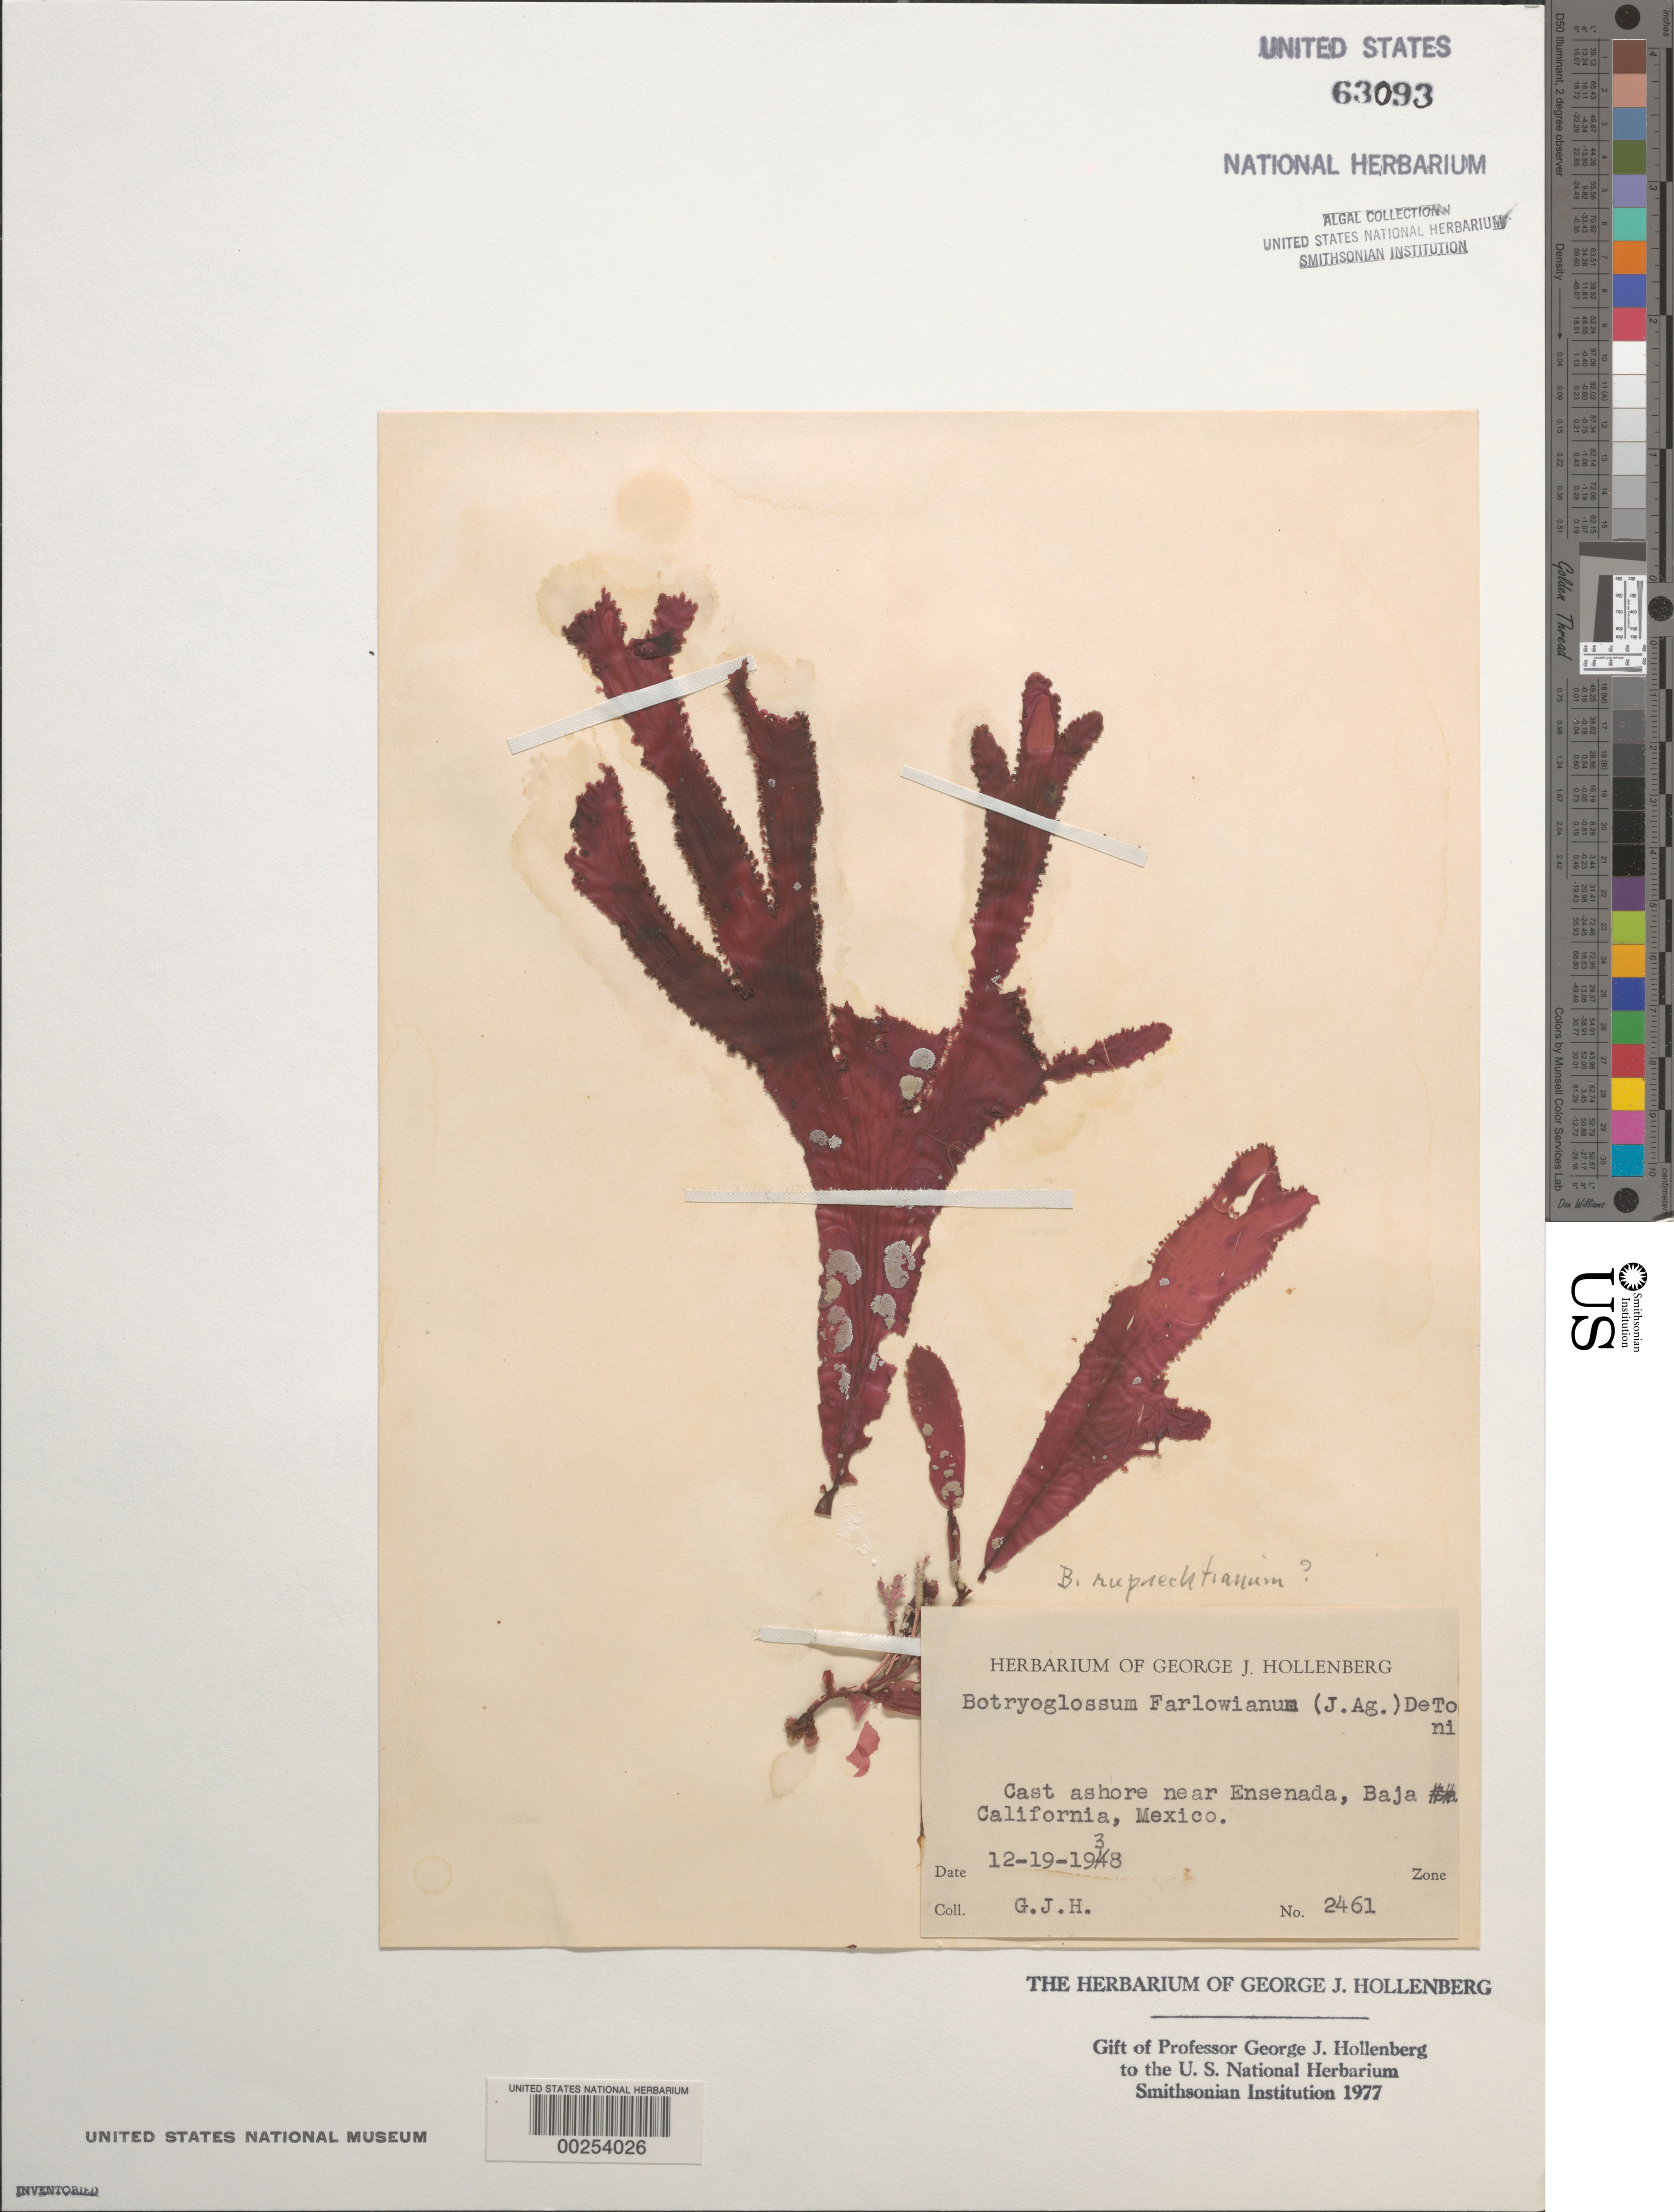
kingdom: Plantae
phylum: Rhodophyta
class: Florideophyceae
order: Ceramiales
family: Delesseriaceae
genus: Cryptopleura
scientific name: Cryptopleura ruprechtiana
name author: (J. Agardh) Kylin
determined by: Algae name updating Project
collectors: G. Hollenberg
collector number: GJH 2461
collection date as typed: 19 Dec 1938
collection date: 1938-12-19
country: Mexico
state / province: Baja California Norte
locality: Near Ensenada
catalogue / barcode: US 63093